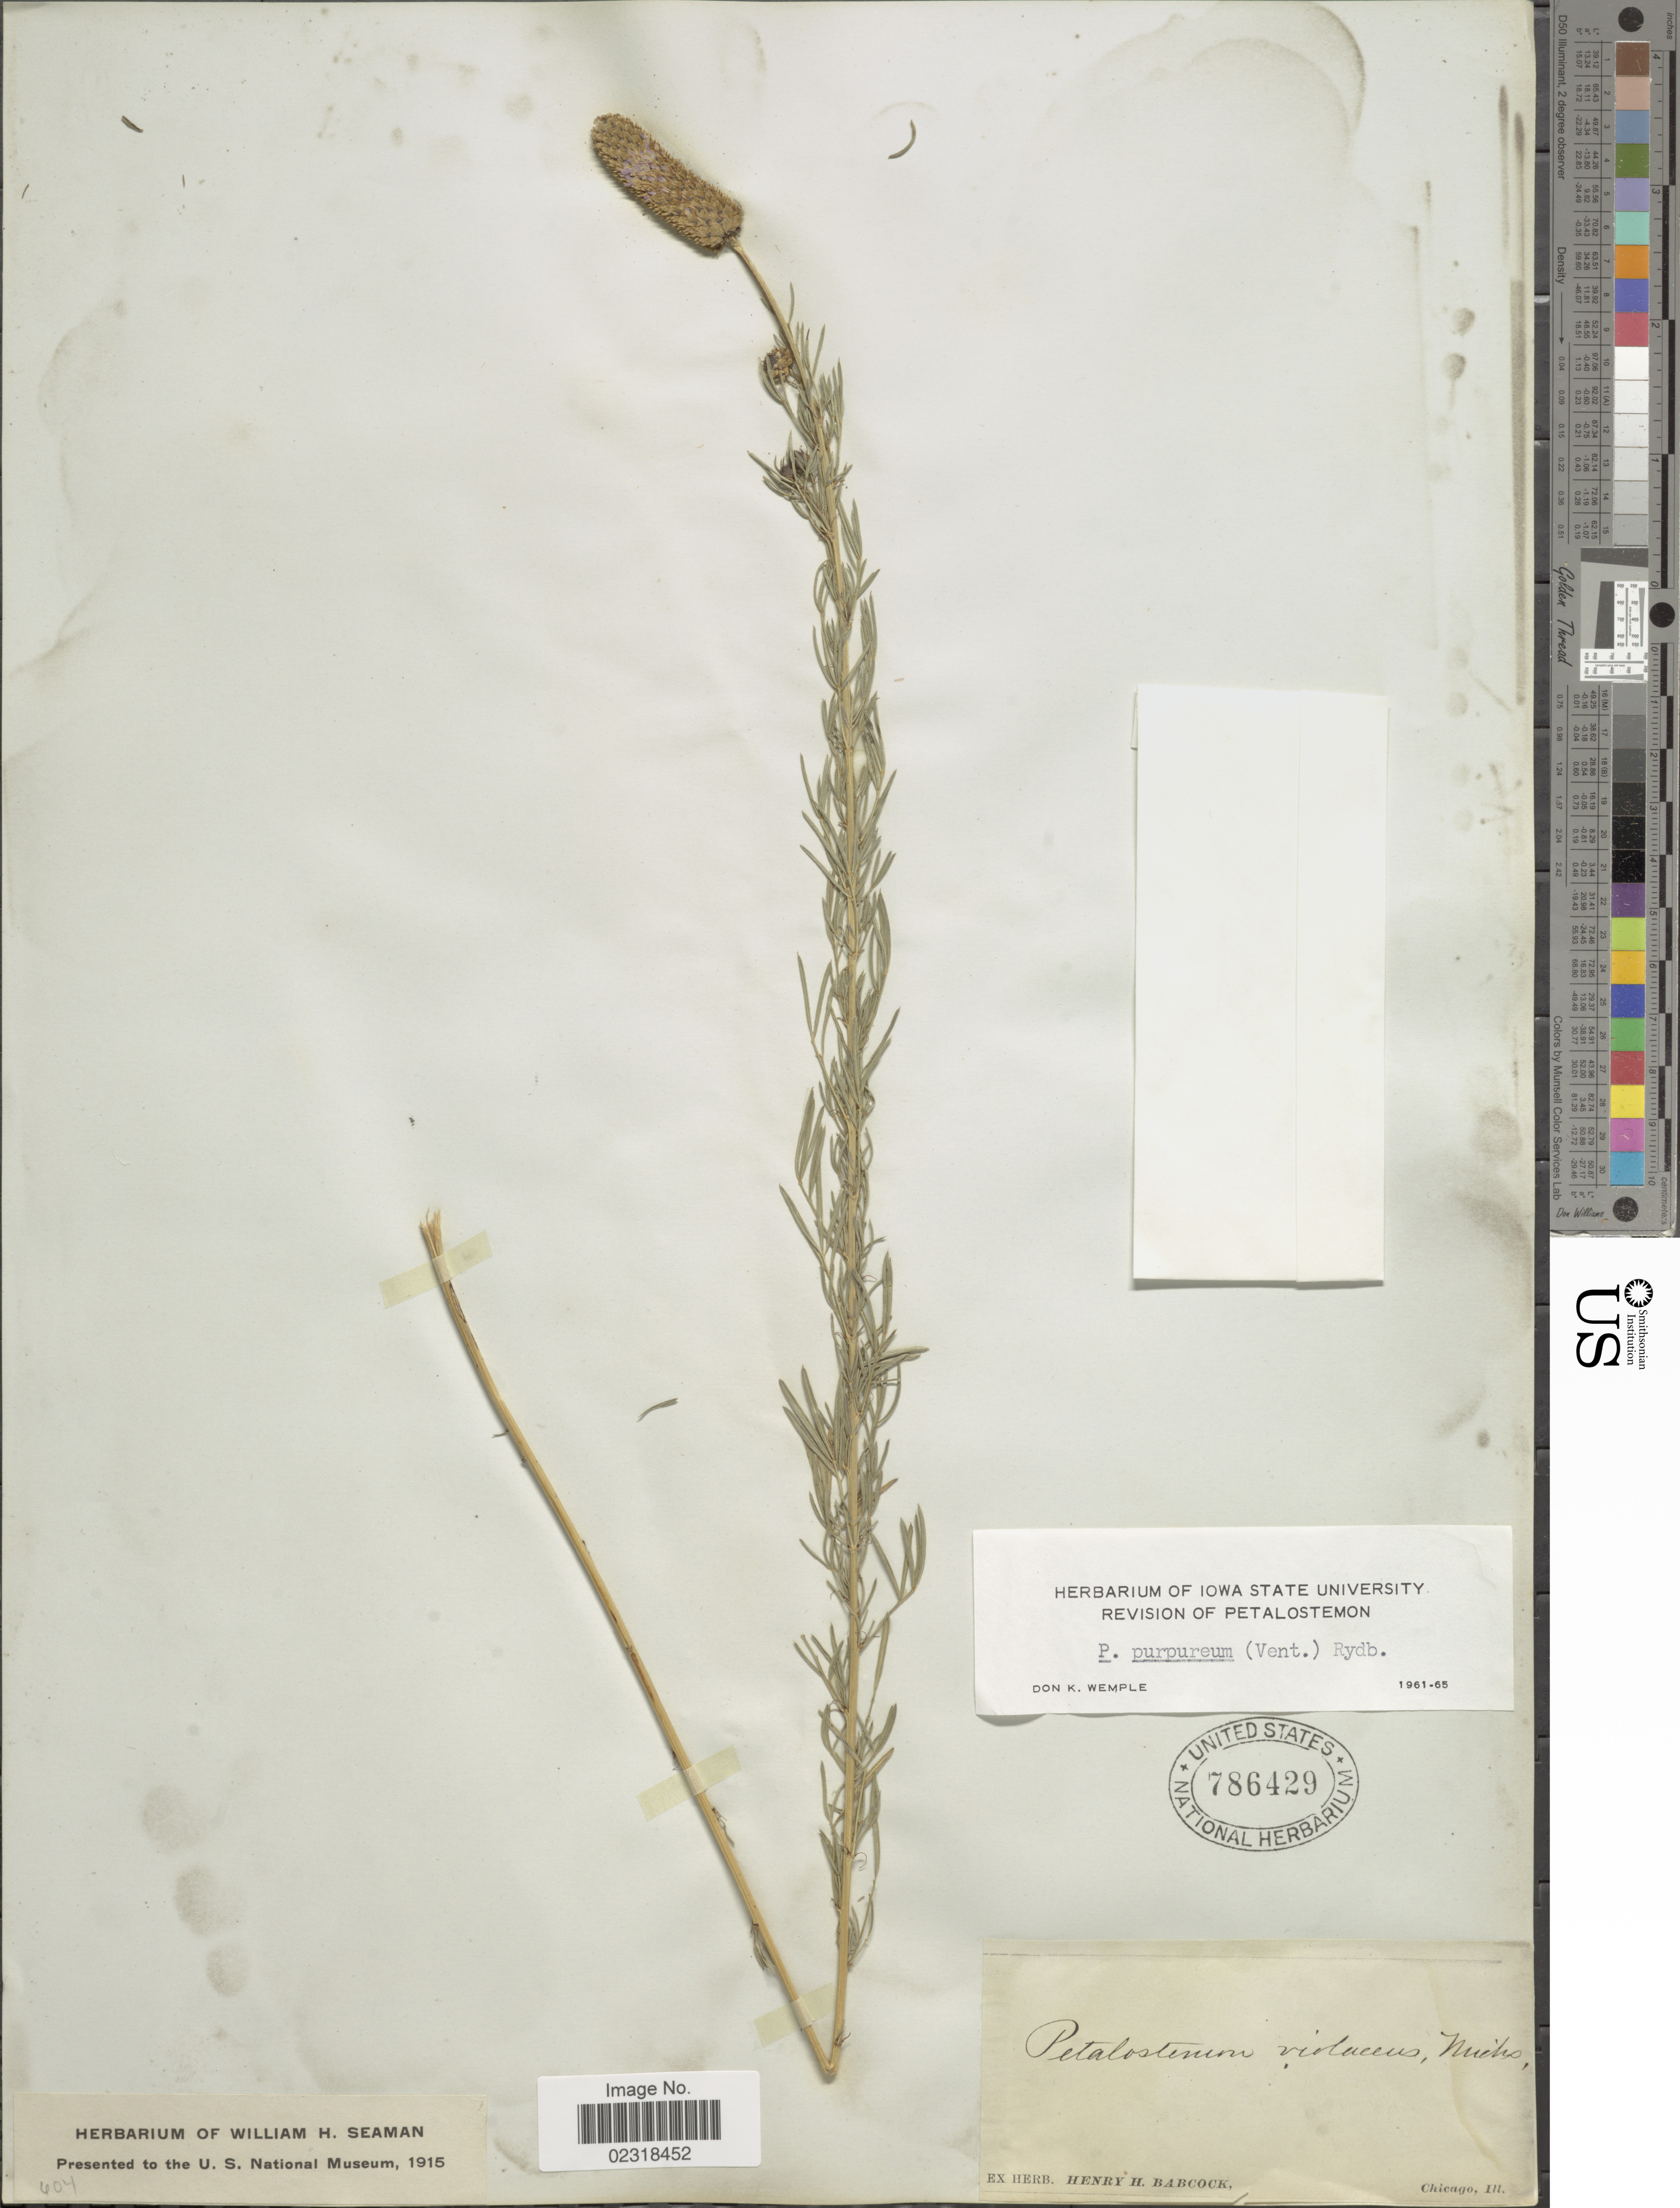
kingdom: Plantae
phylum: Tracheophyta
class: Magnoliopsida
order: Fabales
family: Fabaceae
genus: Dalea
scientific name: Dalea purpurea var. purpurea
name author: Vent.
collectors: ex herb. Henry Homes Babcock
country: United States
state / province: Illinois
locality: Chicago, Ill.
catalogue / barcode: US 786429